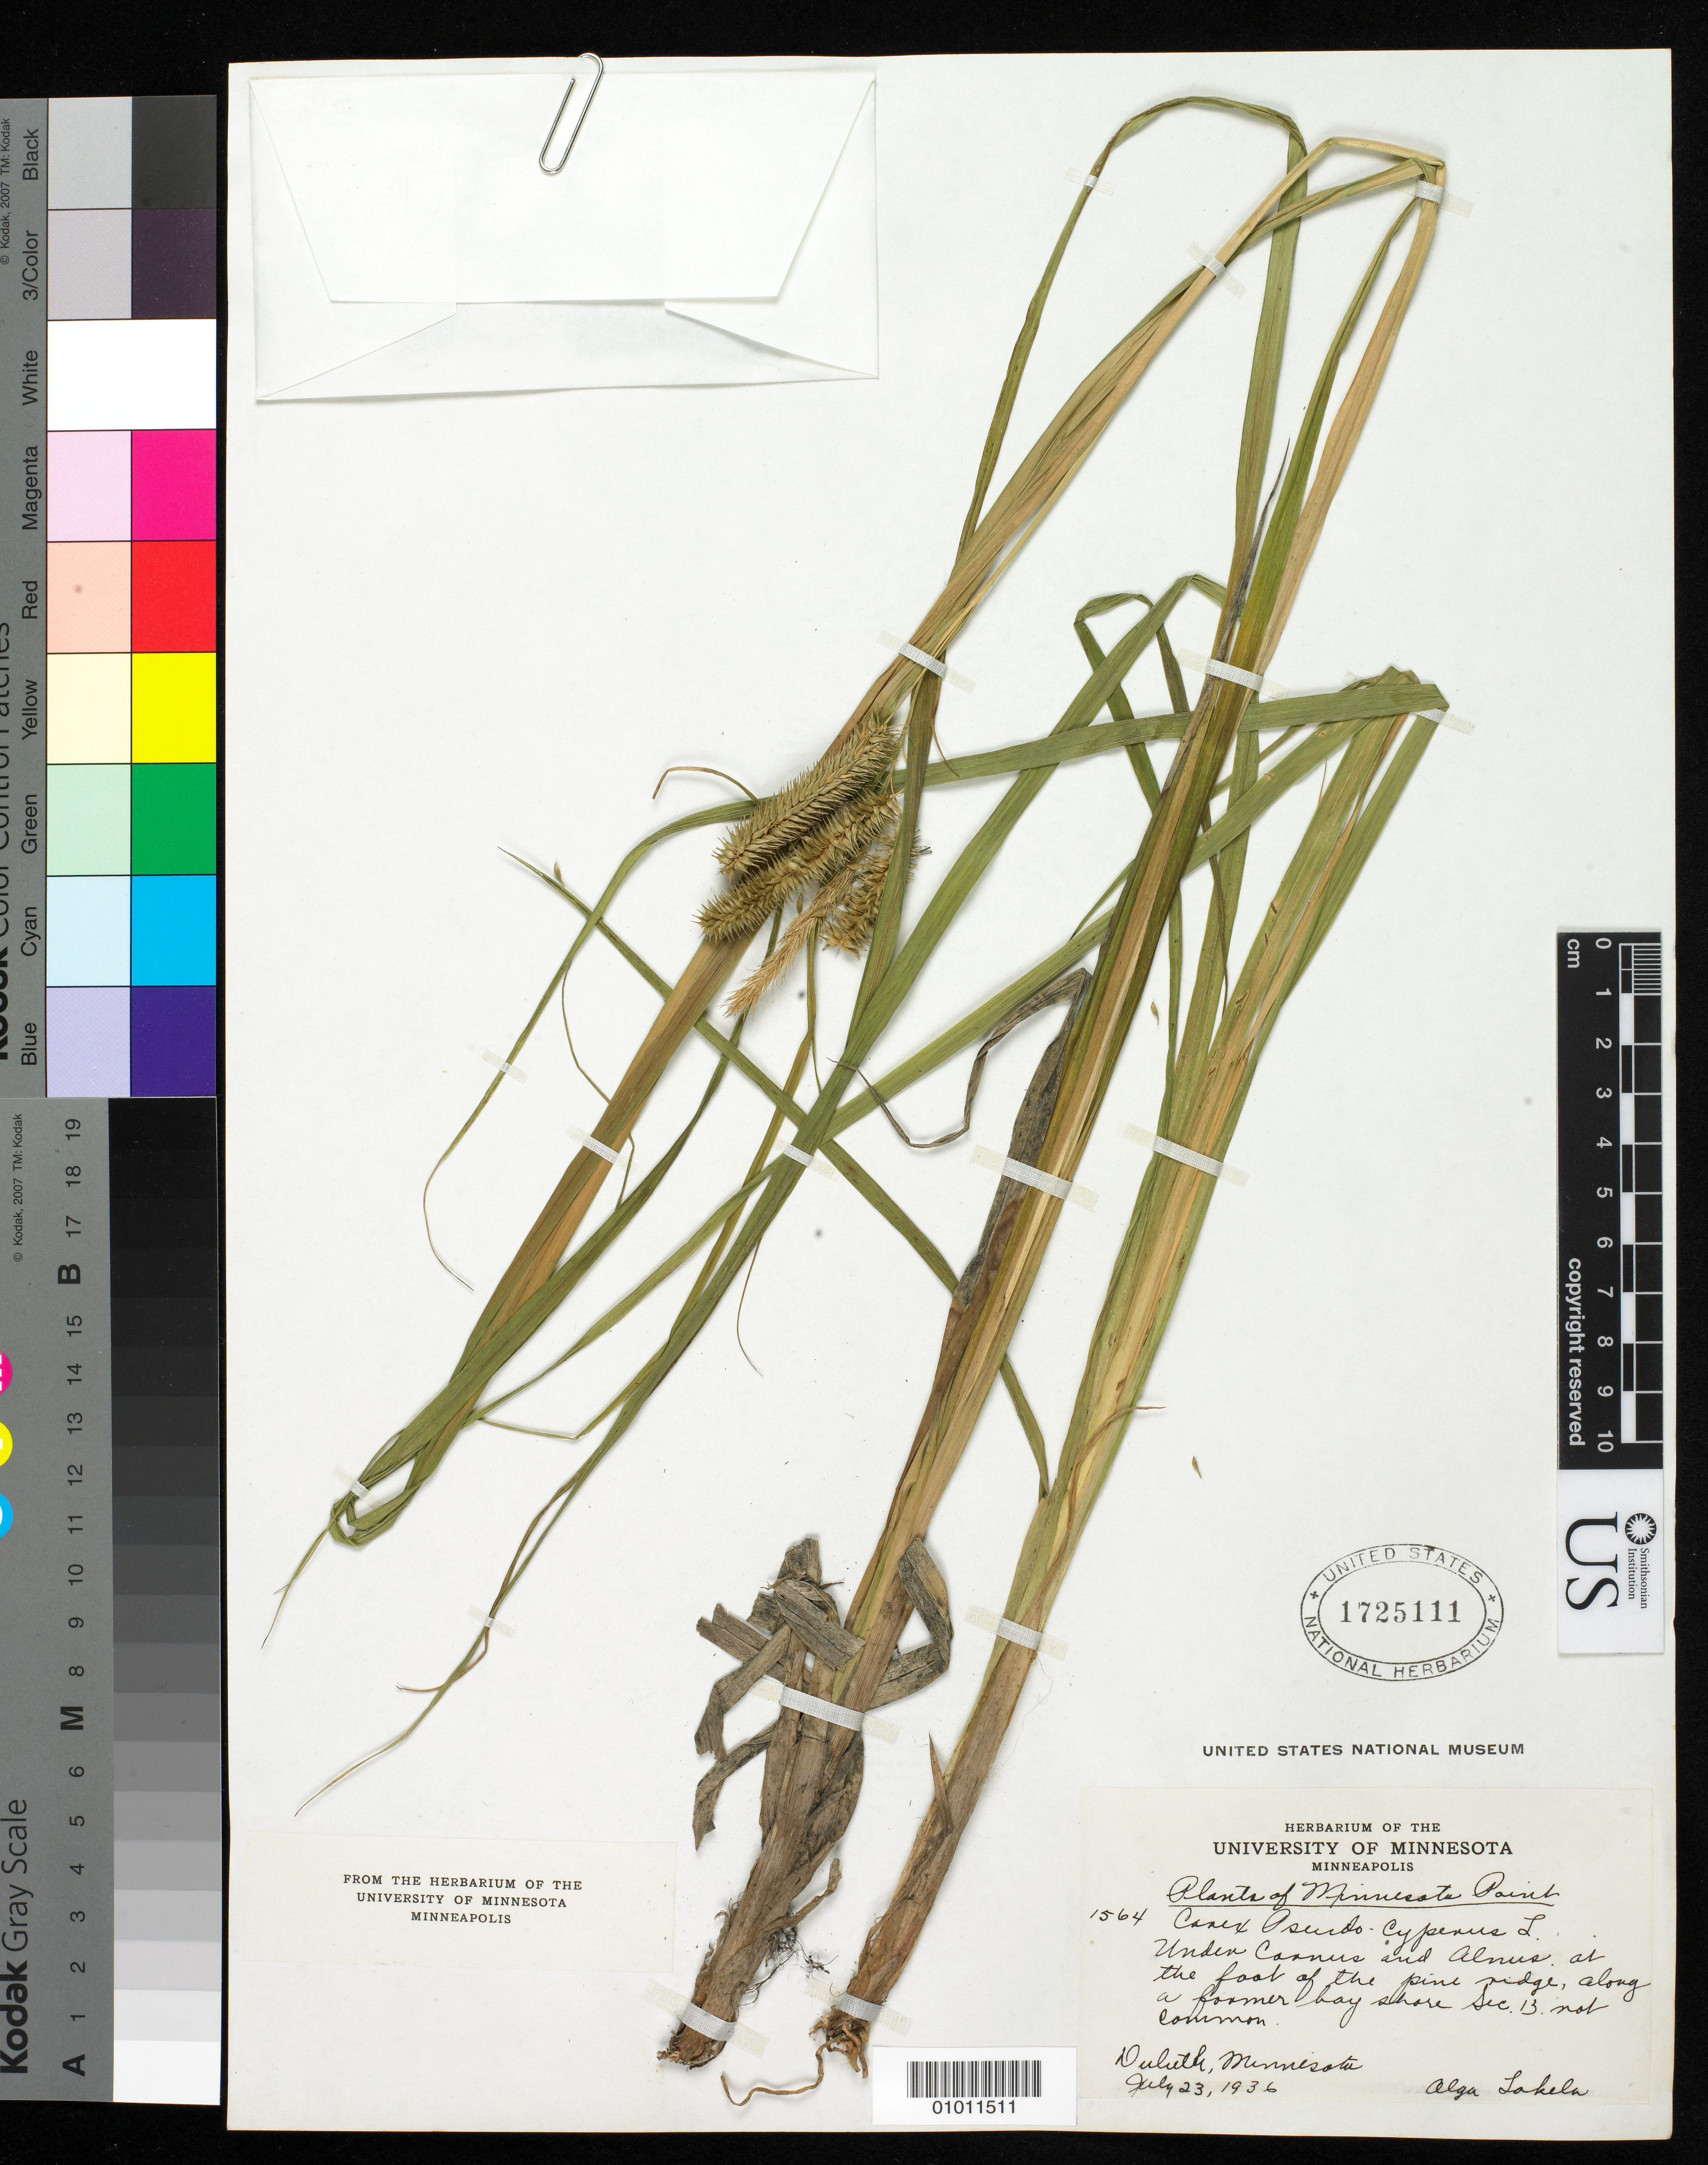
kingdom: Plantae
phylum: Tracheophyta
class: Liliopsida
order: Poales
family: Cyperaceae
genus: Carex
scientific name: Carex pseudocyperus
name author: L.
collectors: O. K. Lakela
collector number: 1564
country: United States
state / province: Minnesota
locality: Duluth, Minnesota Point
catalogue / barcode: US 1725111